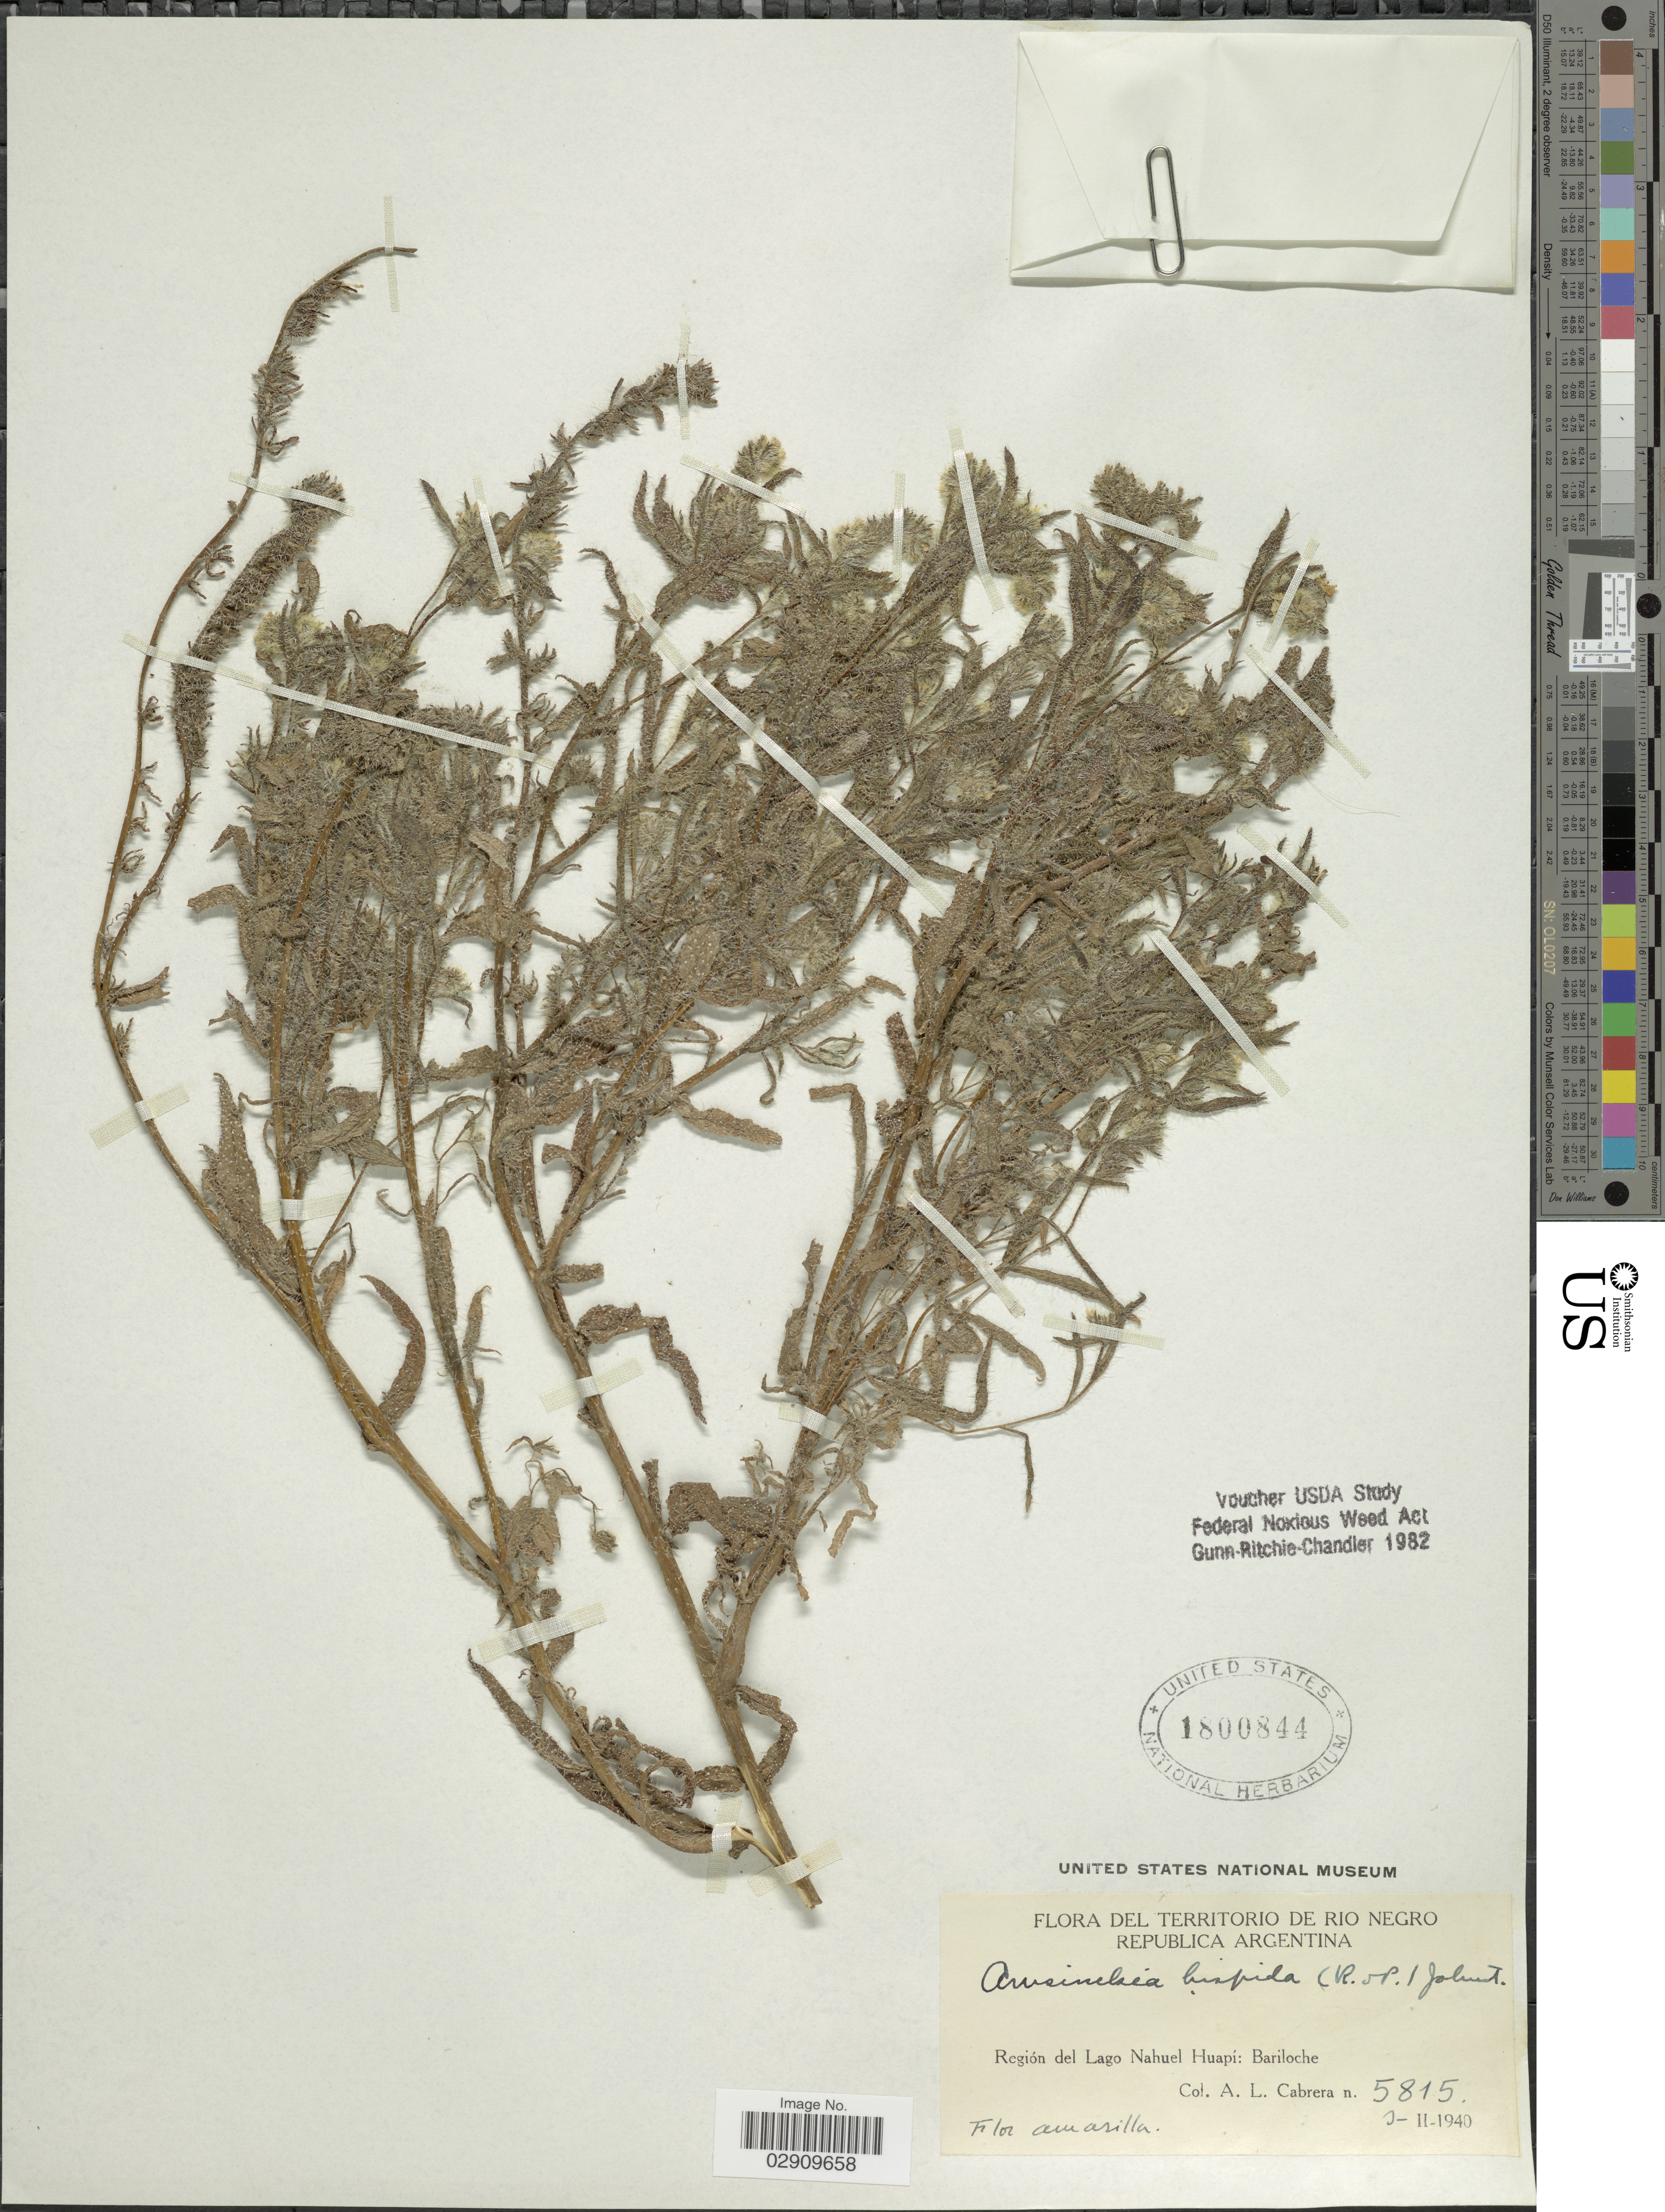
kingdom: Plantae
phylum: Tracheophyta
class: Magnoliopsida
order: Boraginales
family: Boraginaceae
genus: Amsinckia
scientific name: Amsinckia calycina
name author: (Moris) Chater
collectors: A. L. Cabrera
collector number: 5815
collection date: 1940-02-03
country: Argentina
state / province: Rio Negro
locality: Región del Lago Nahuel Huapí, Bariloche.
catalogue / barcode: US 1800844